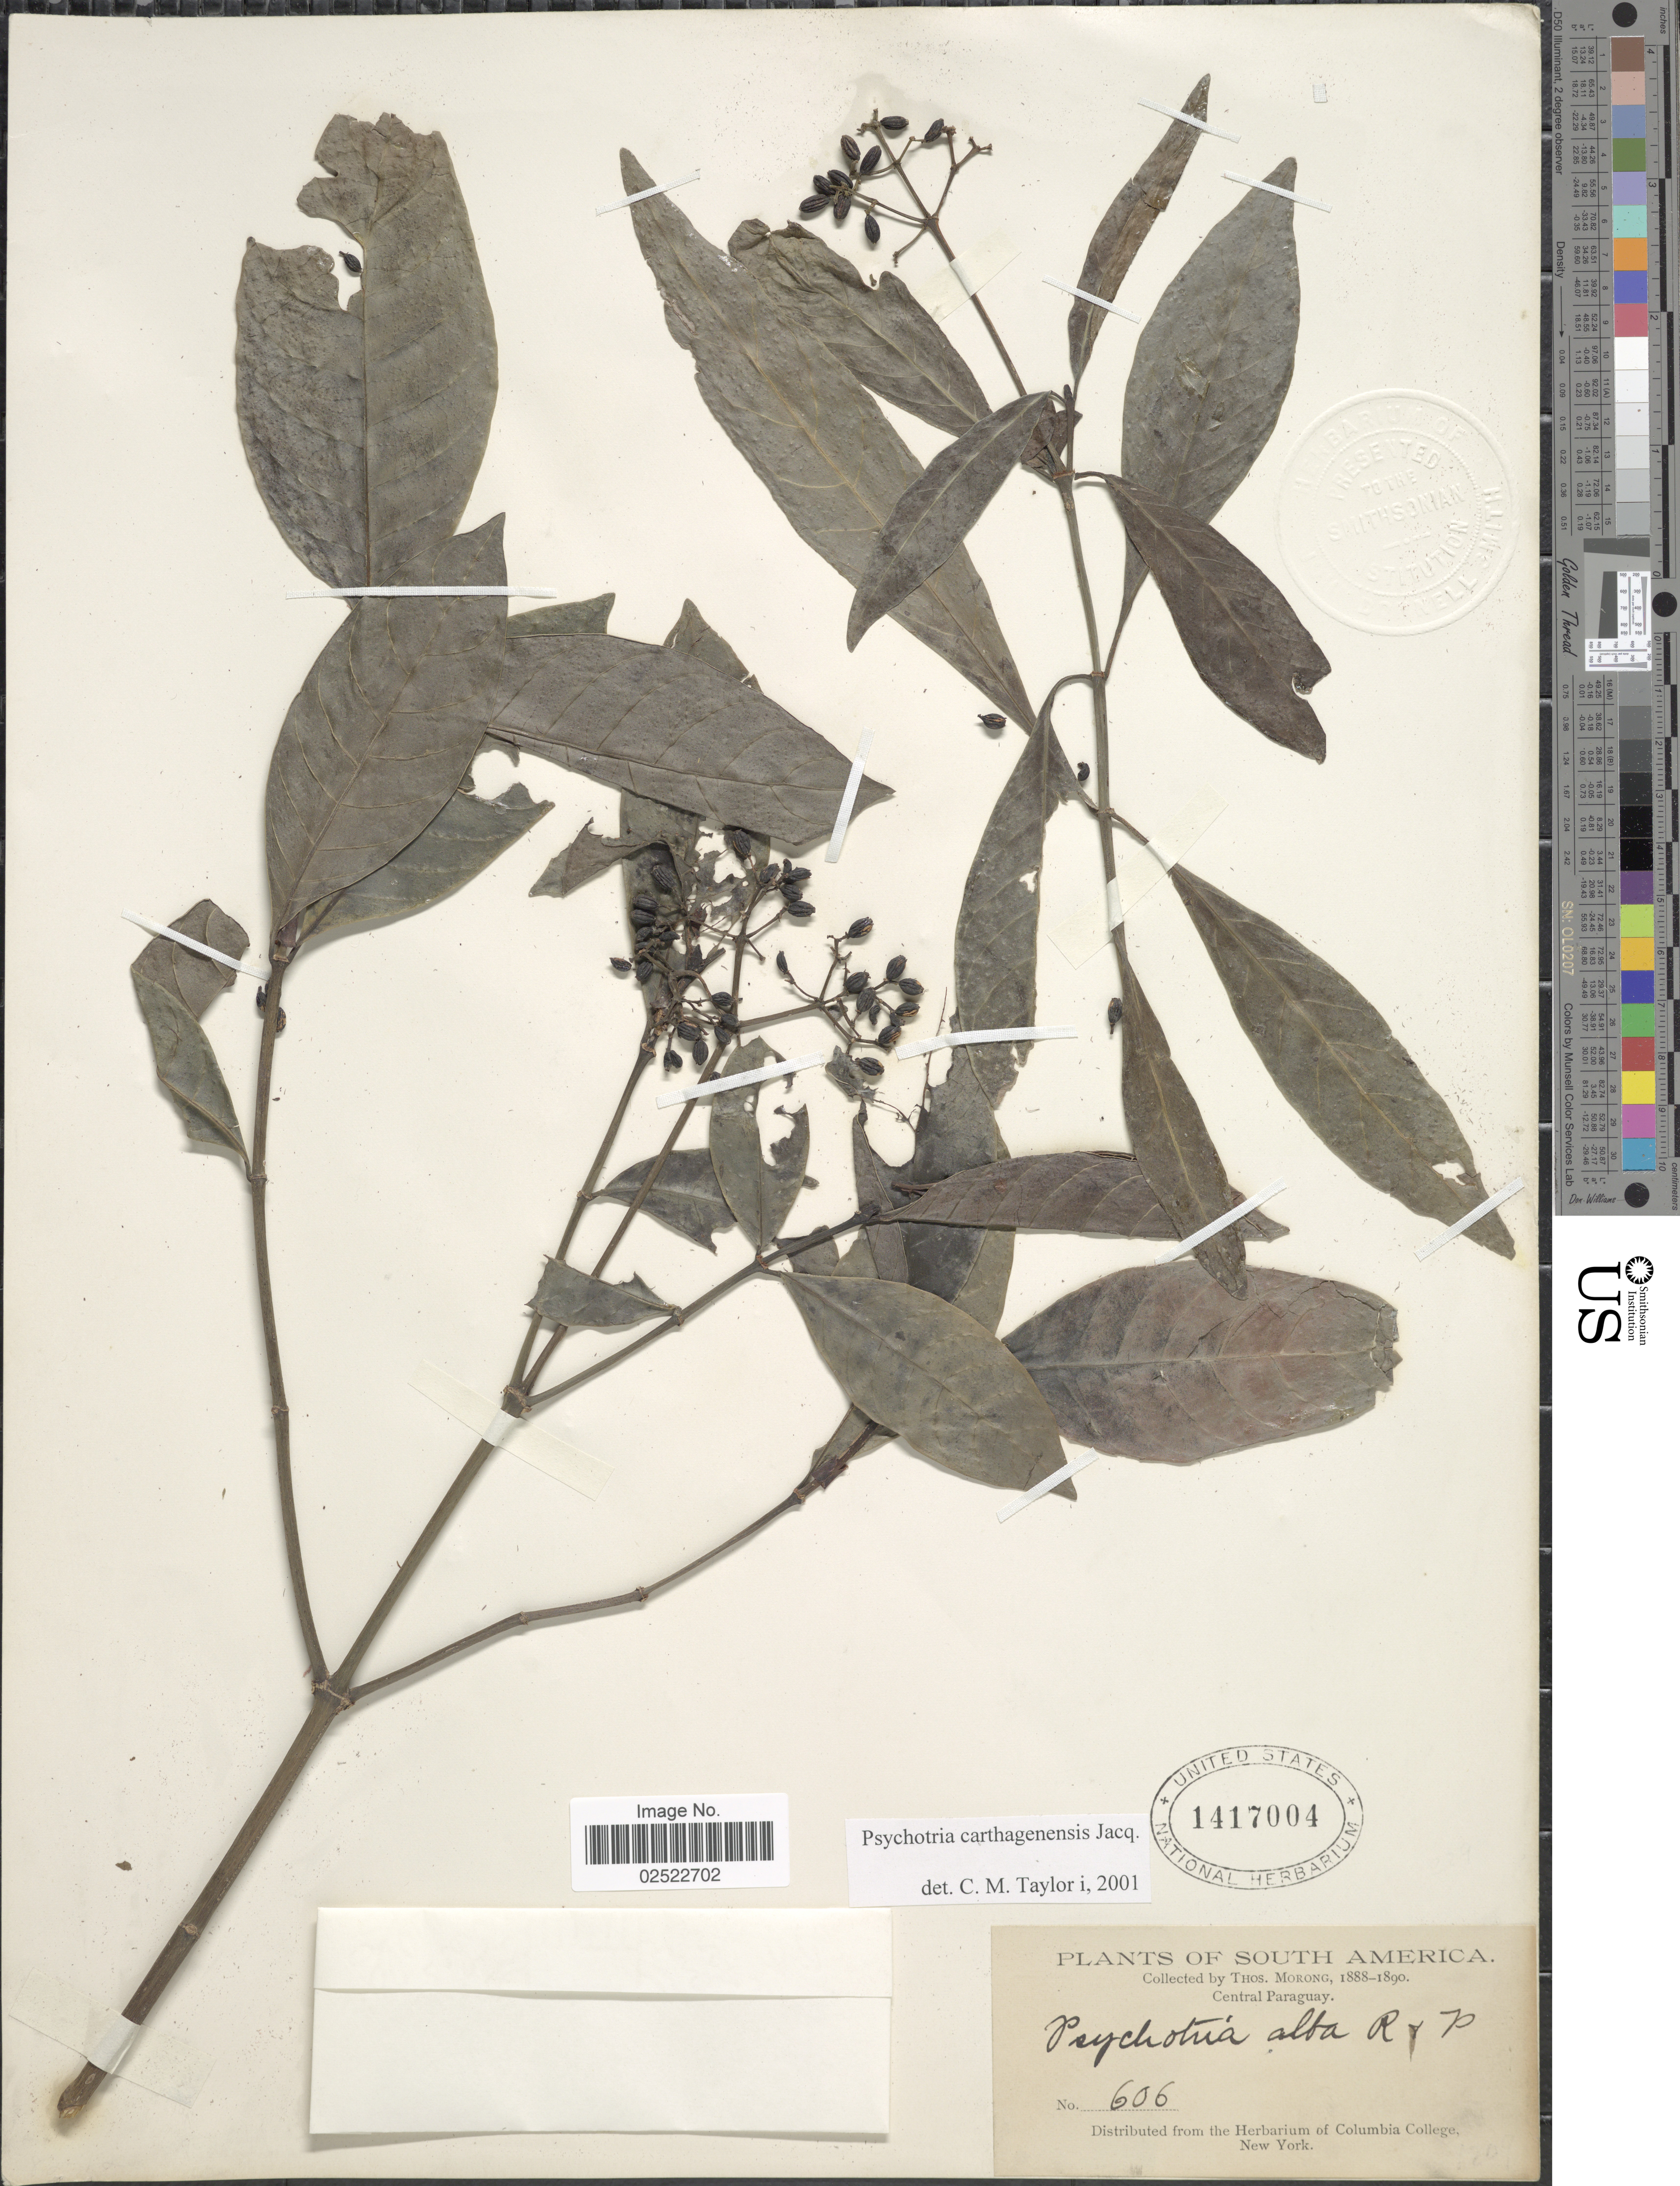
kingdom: Plantae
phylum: Tracheophyta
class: Magnoliopsida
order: Gentianales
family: Rubiaceae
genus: Psychotria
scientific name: Psychotria carthagenensis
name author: Jacq.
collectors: ex herb. T. Morong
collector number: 606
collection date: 1888/1890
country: Paraguay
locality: Central Paraguay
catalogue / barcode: US 1417004